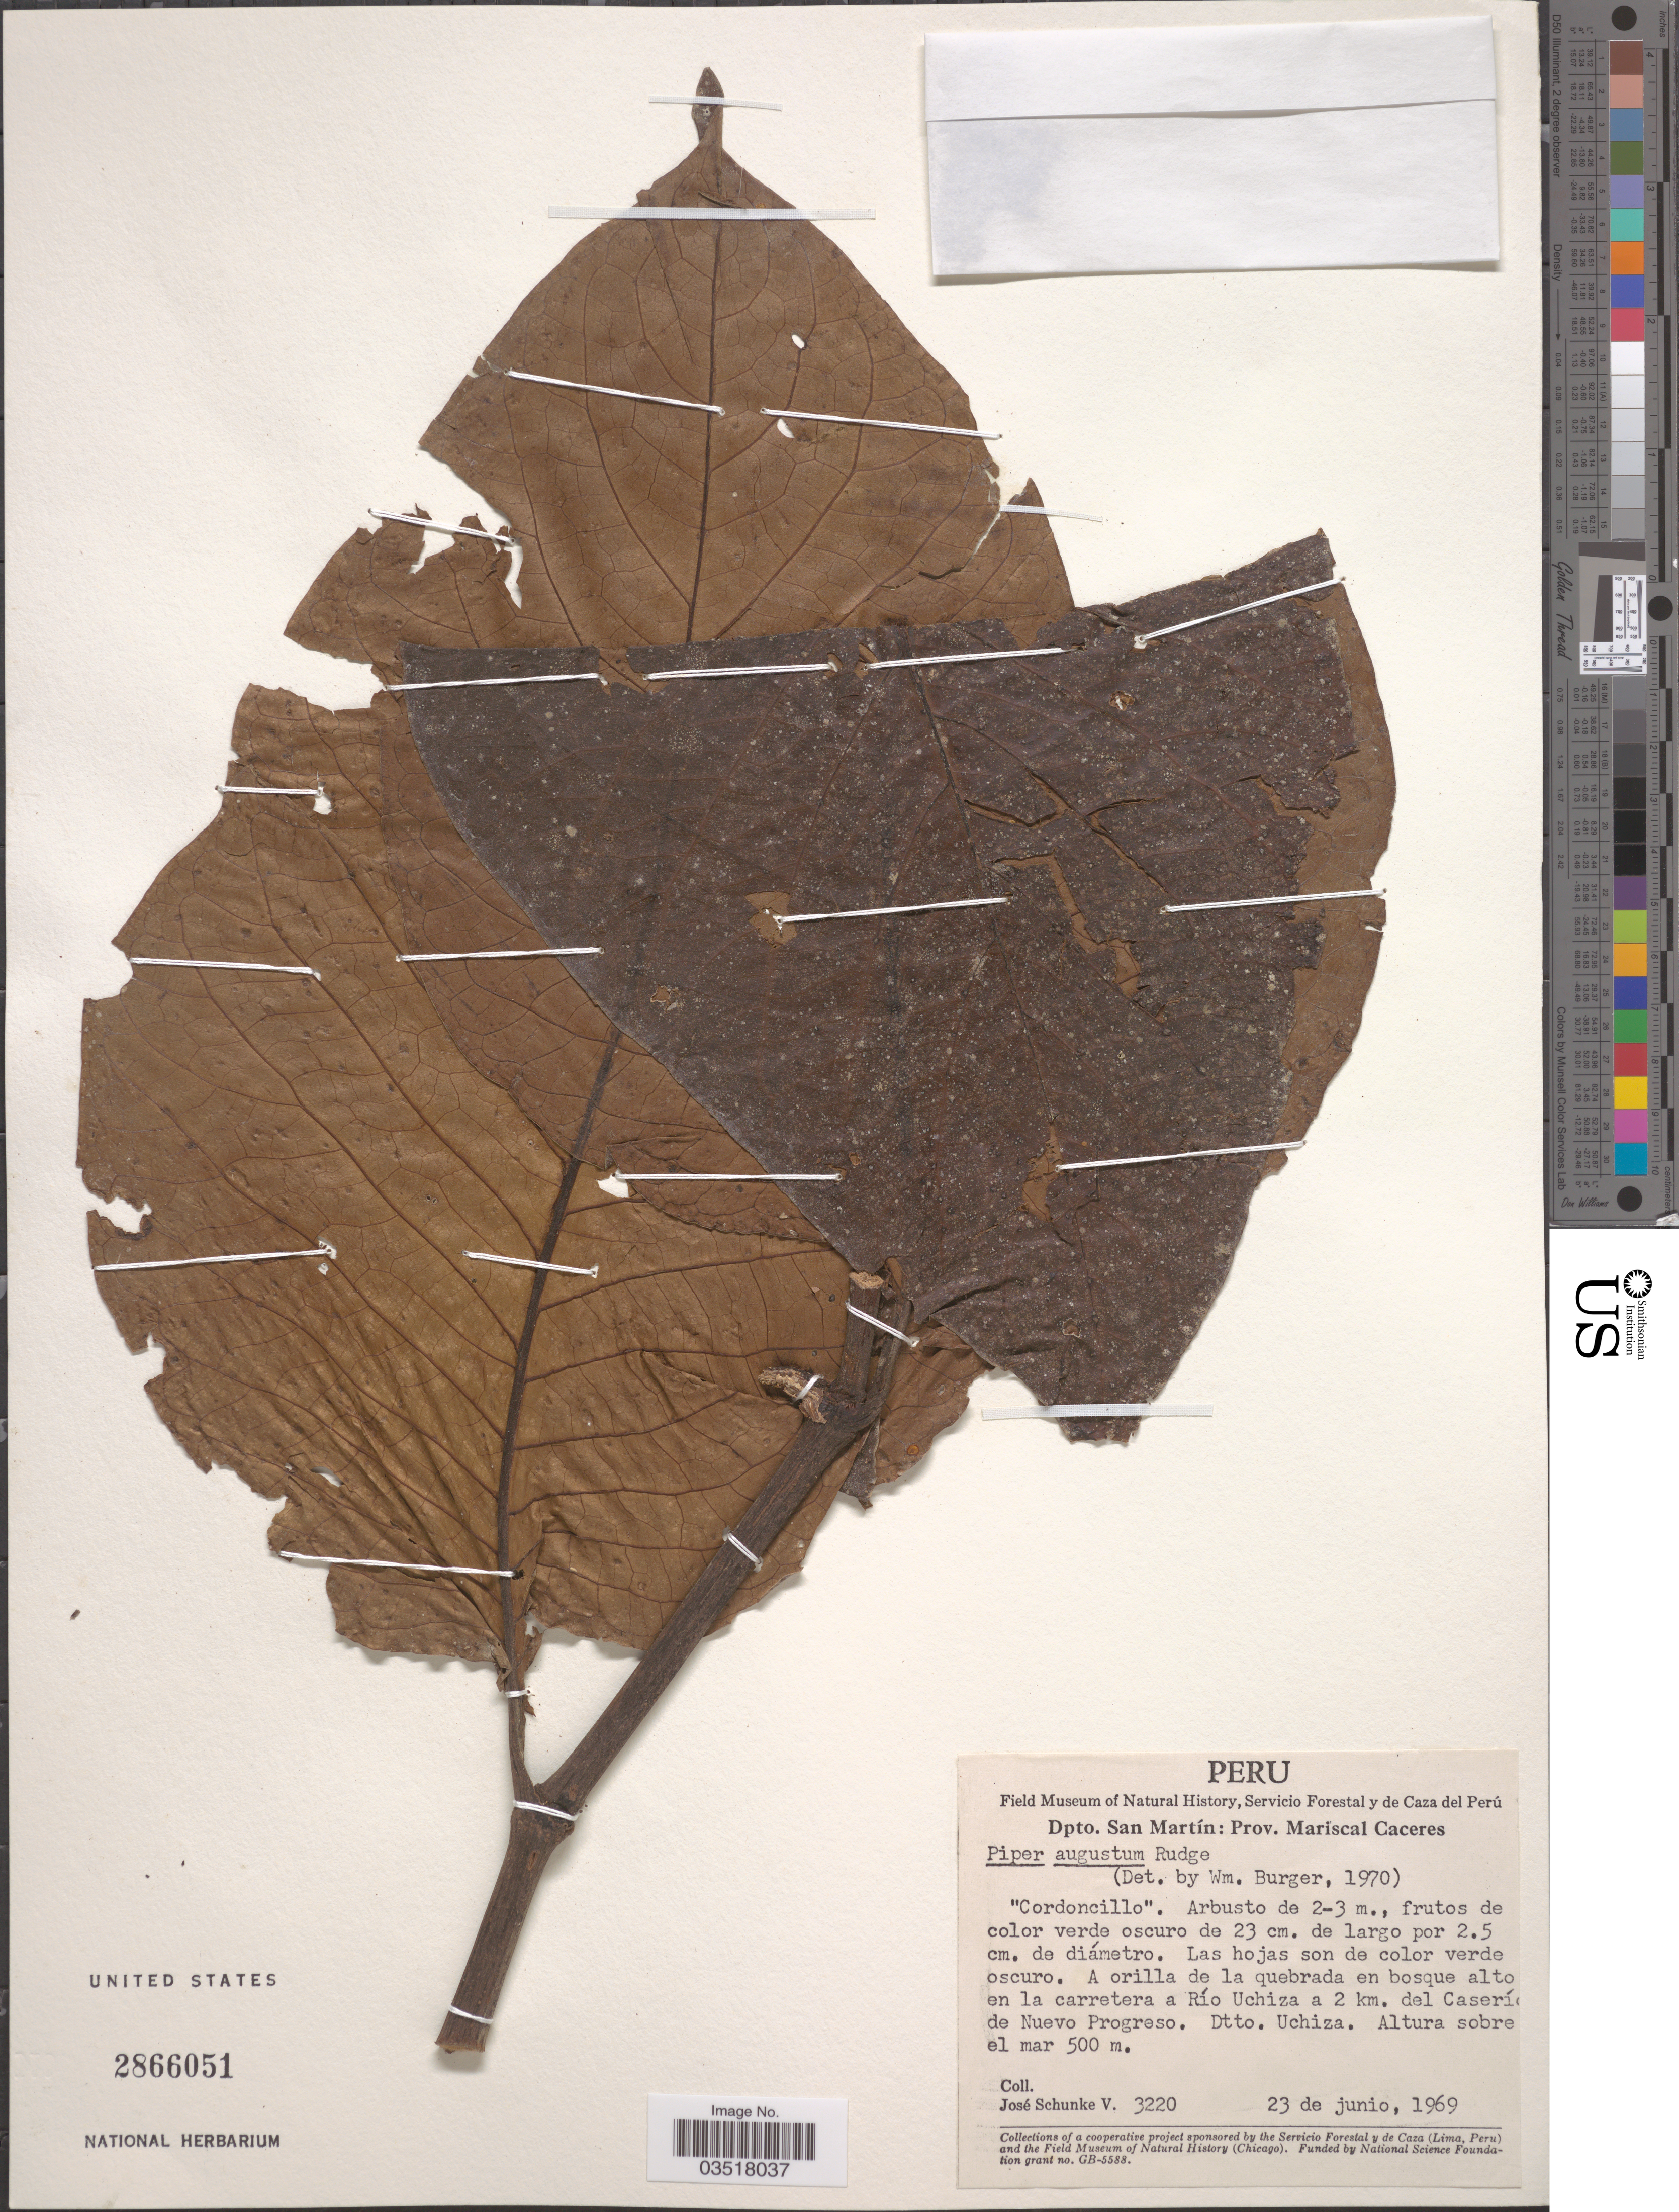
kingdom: Plantae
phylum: Tracheophyta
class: Magnoliopsida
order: Piperales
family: Piperaceae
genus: Piper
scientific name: Piper augustum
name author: Rudge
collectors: J. Schunke Vigo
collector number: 3220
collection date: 1969-06-23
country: Peru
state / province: San Martín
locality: Dpto. San Martín: Prov. Mariscal Caceres. En la carretera a Río Uchiza a 2 km. del Caserío de Nuevo Progreso. Dtto. Uchiza.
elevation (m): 500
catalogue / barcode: US 2866051